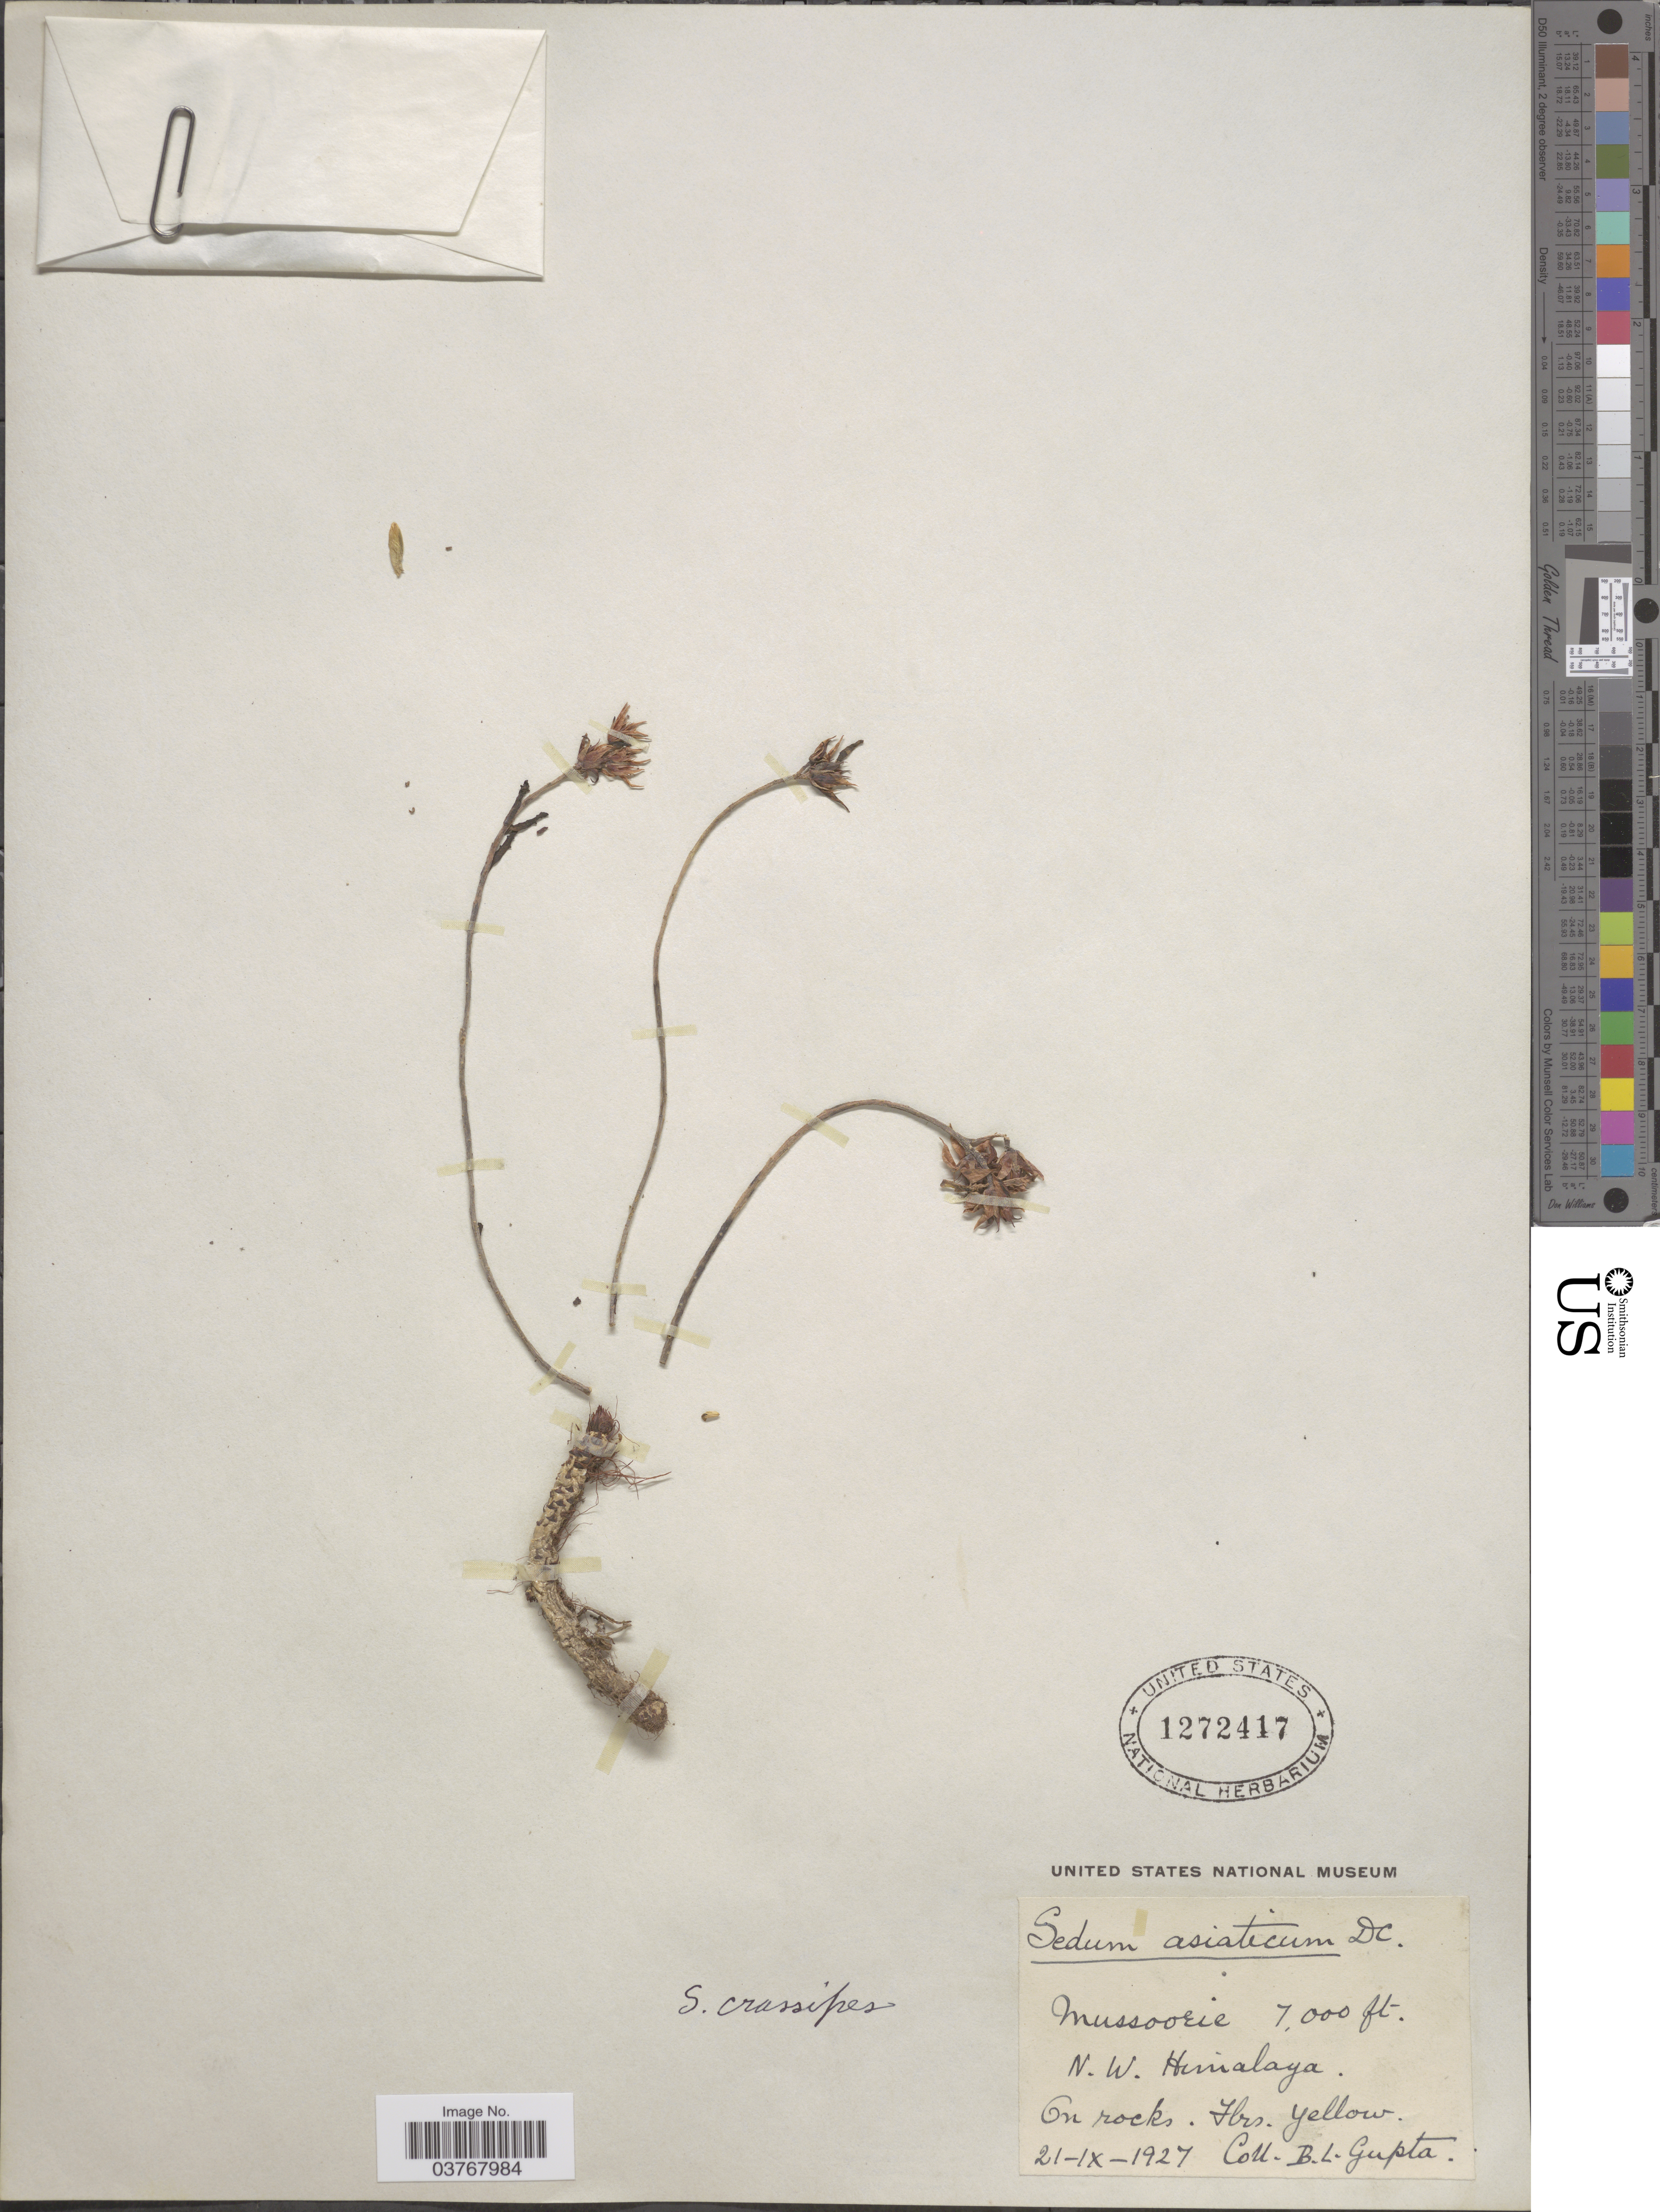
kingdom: Plantae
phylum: Tracheophyta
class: Magnoliopsida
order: Saxifragales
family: Crassulaceae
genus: Rhodiola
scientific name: Rhodiola wallichiana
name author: (Hook.) S.H. Fu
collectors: B. L. Gupta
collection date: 1927-09-21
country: India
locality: Mussoorie. N. W. Himalaya.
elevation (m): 2134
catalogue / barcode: US 1272417